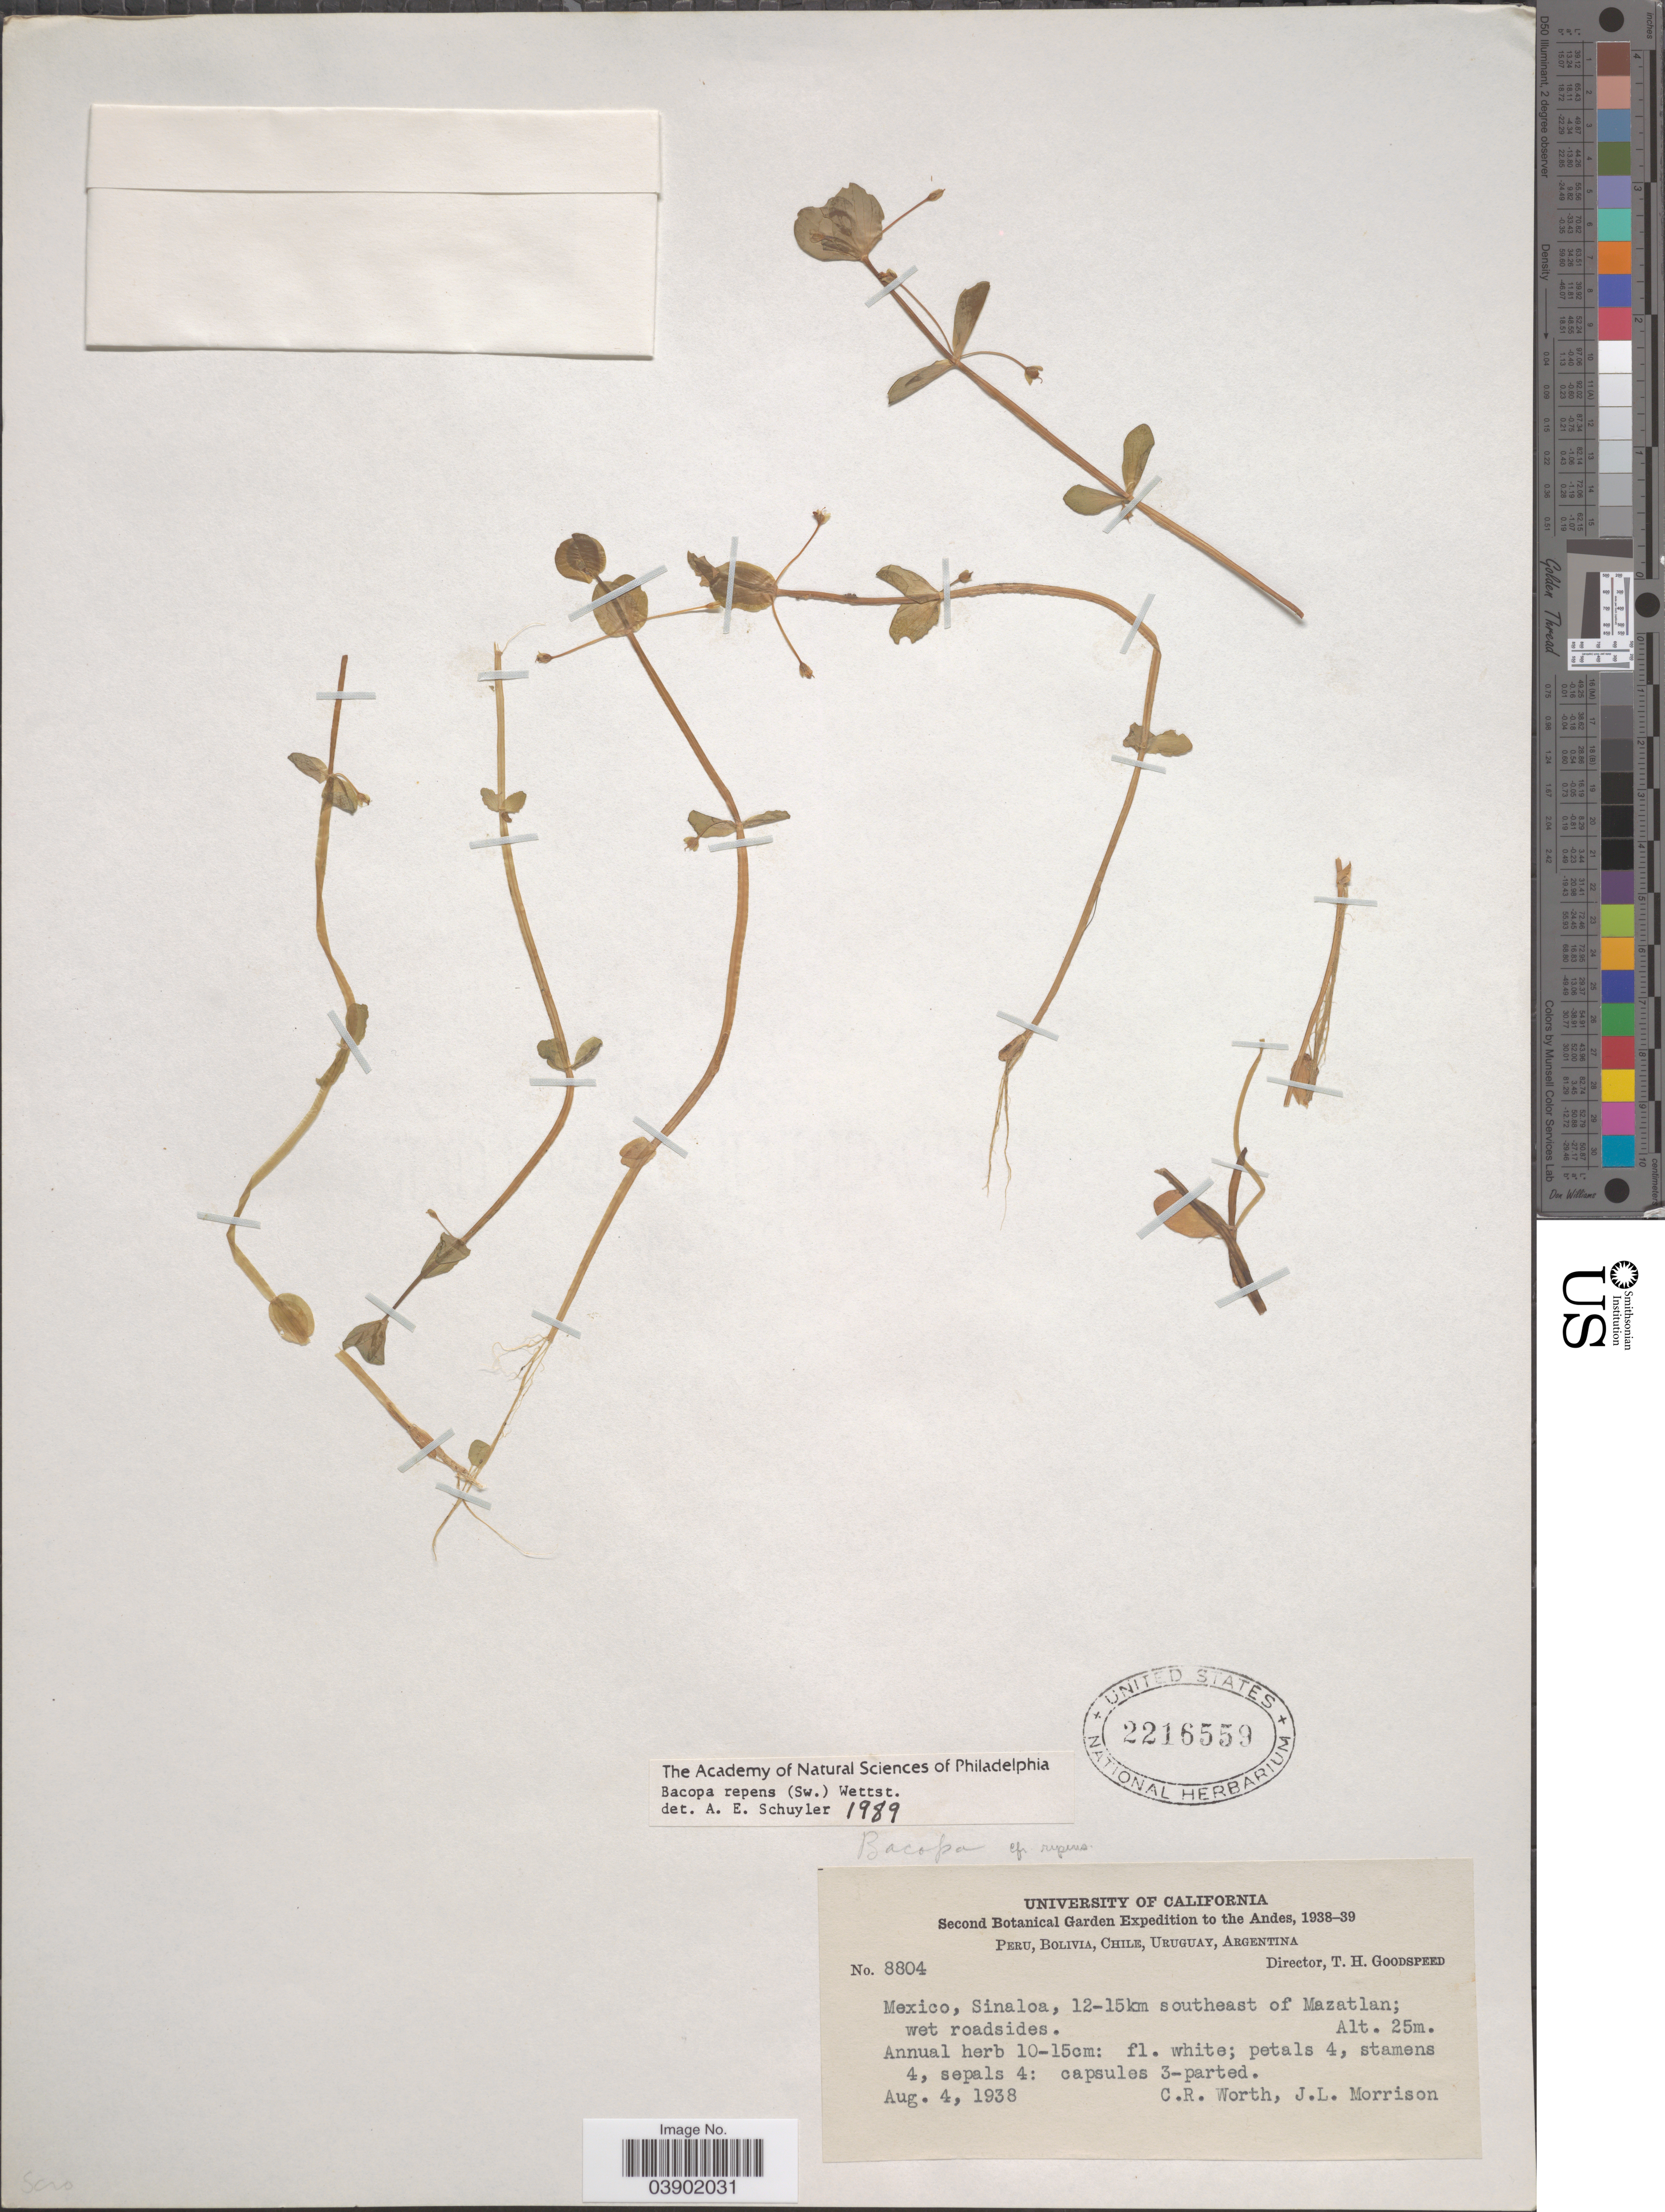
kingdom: Plantae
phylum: Tracheophyta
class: Magnoliopsida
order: Lamiales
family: Plantaginaceae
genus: Bacopa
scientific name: Bacopa repens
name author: (Sw.) Wettst.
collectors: C. R. Worth & J. Morrison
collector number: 8804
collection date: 1938-08-04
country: Mexico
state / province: Sinaloa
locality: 12-15km southeast of Mazatlan.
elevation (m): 25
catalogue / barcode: US 2216559